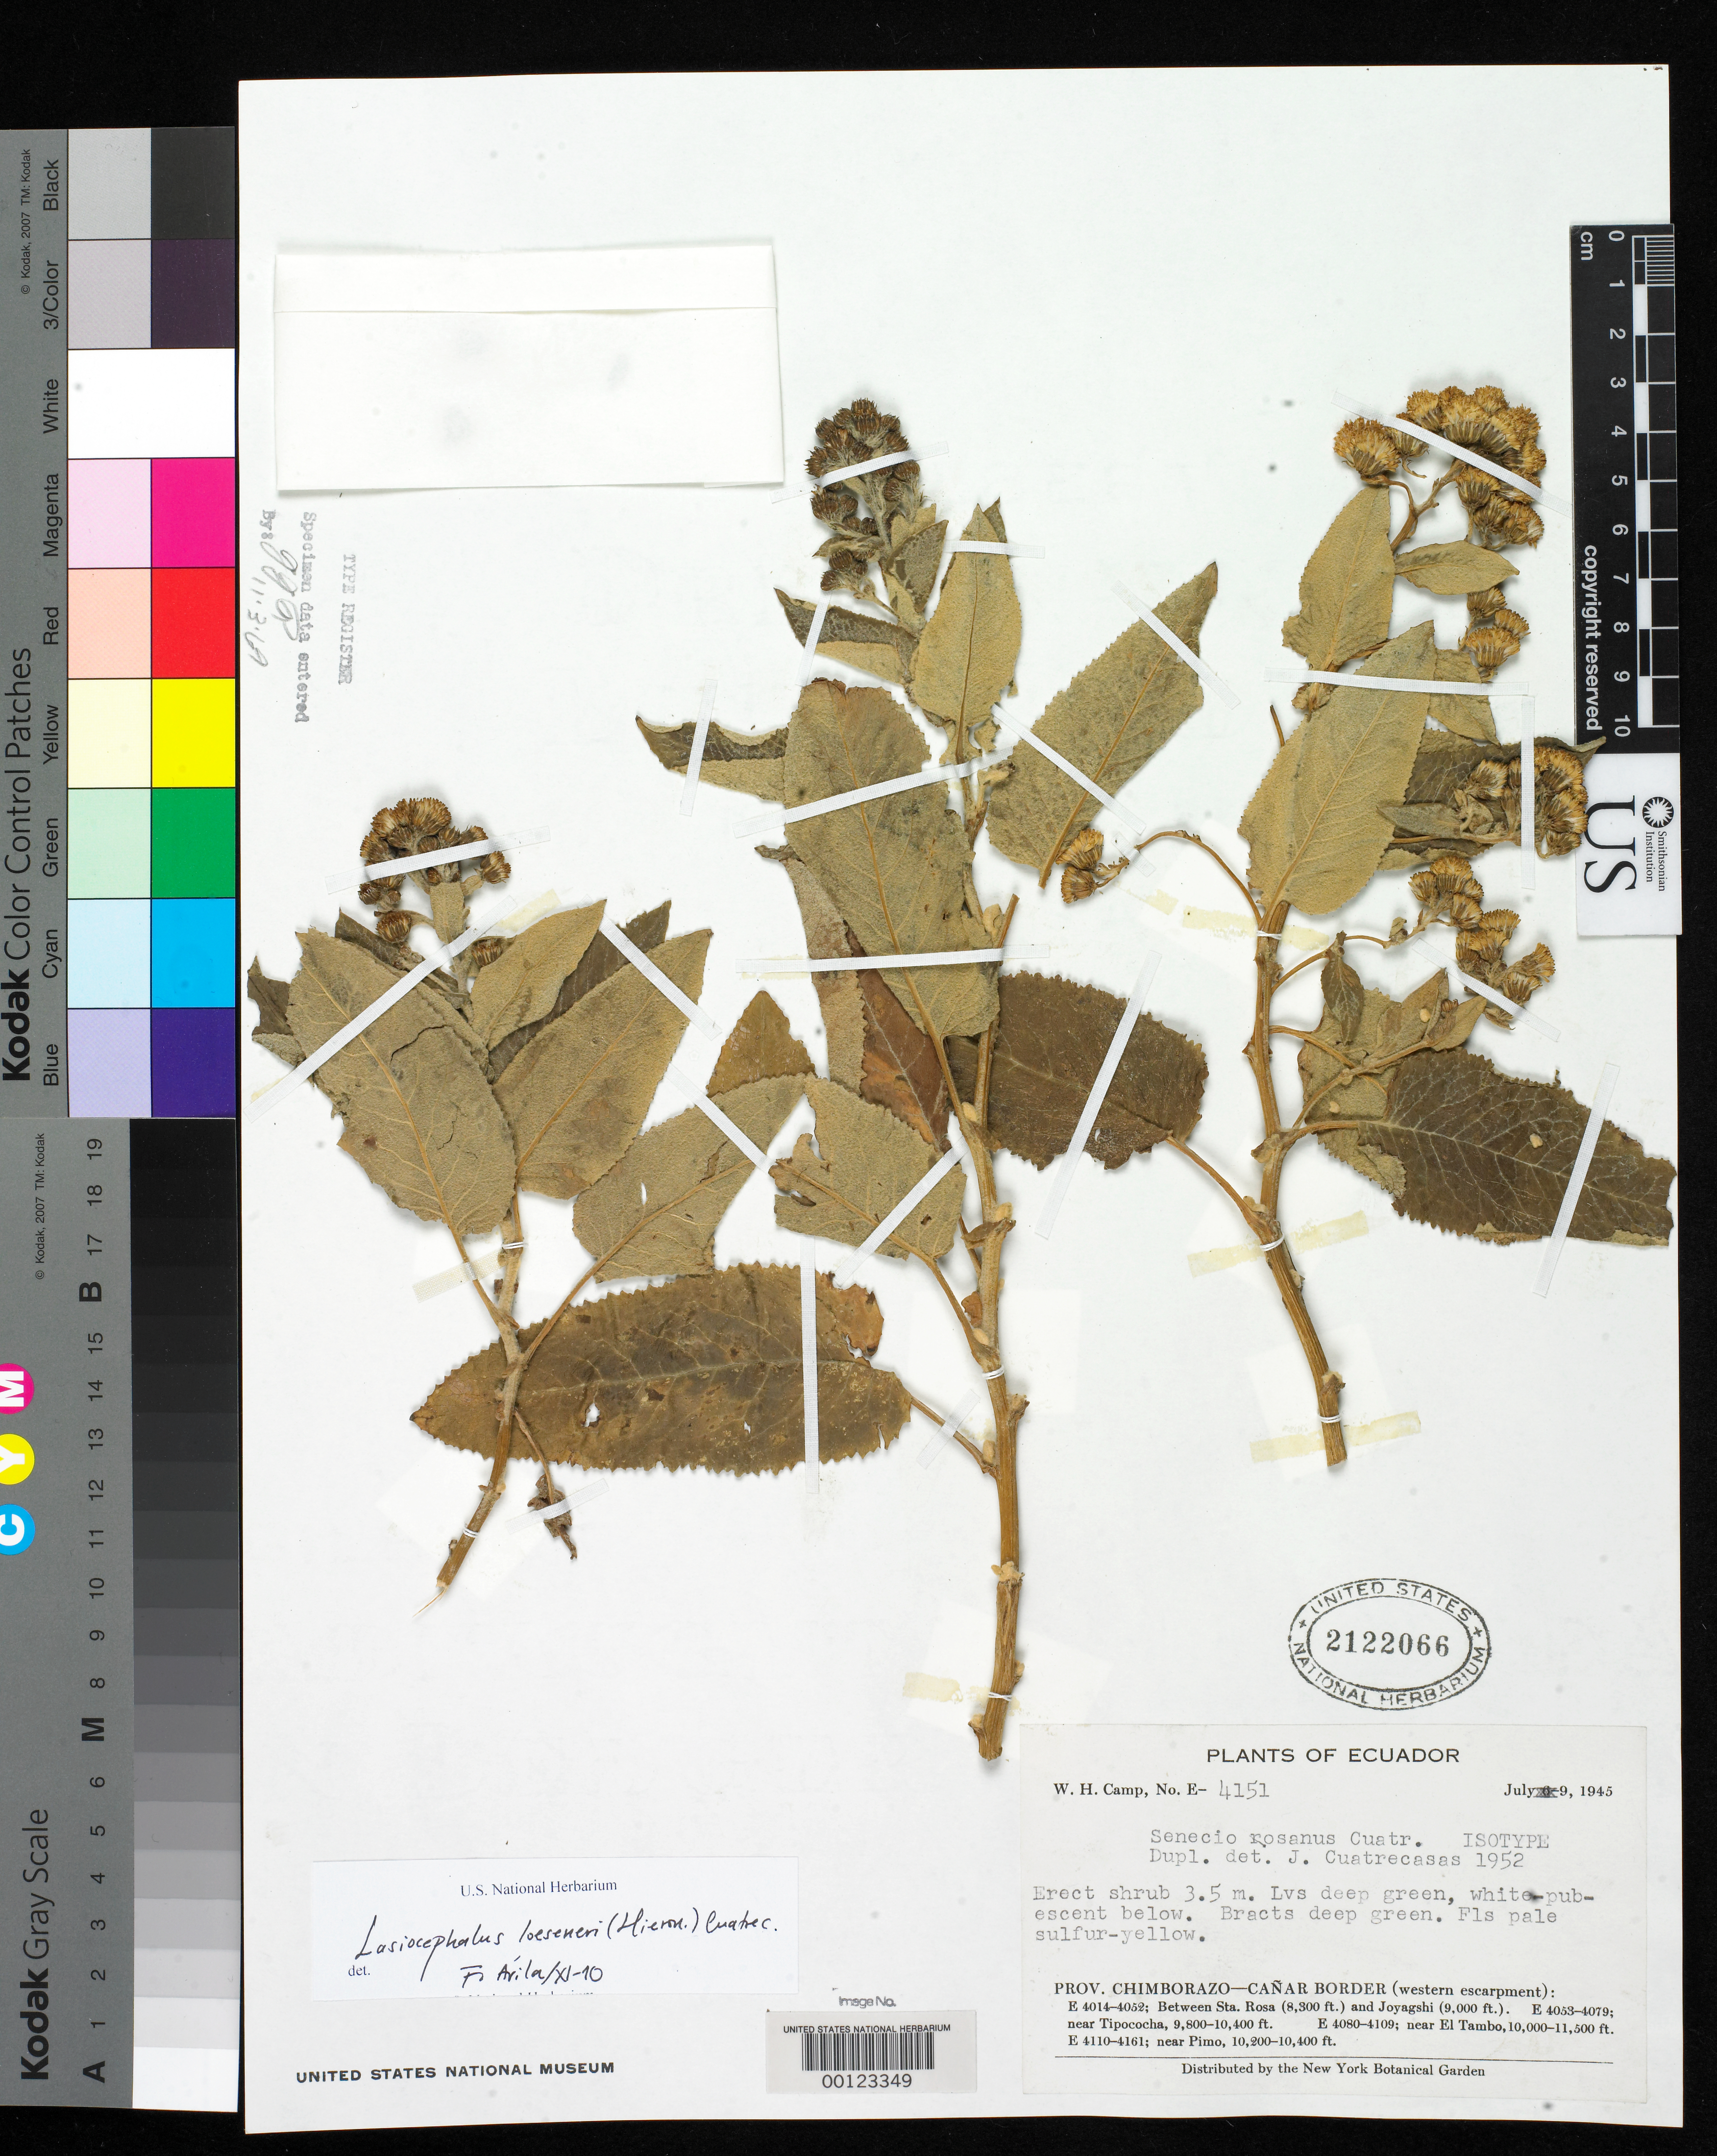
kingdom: Plantae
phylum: Tracheophyta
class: Magnoliopsida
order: Asterales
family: Asteraceae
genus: Senecio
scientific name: Senecio rosanus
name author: Cuatrec.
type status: Isotype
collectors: W. H. Camp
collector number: E-4151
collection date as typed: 09 Jul 1945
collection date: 1945-07-09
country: Ecuador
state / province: Cañar / Chimborazo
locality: Near Pimo.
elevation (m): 3109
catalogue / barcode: US 2122066